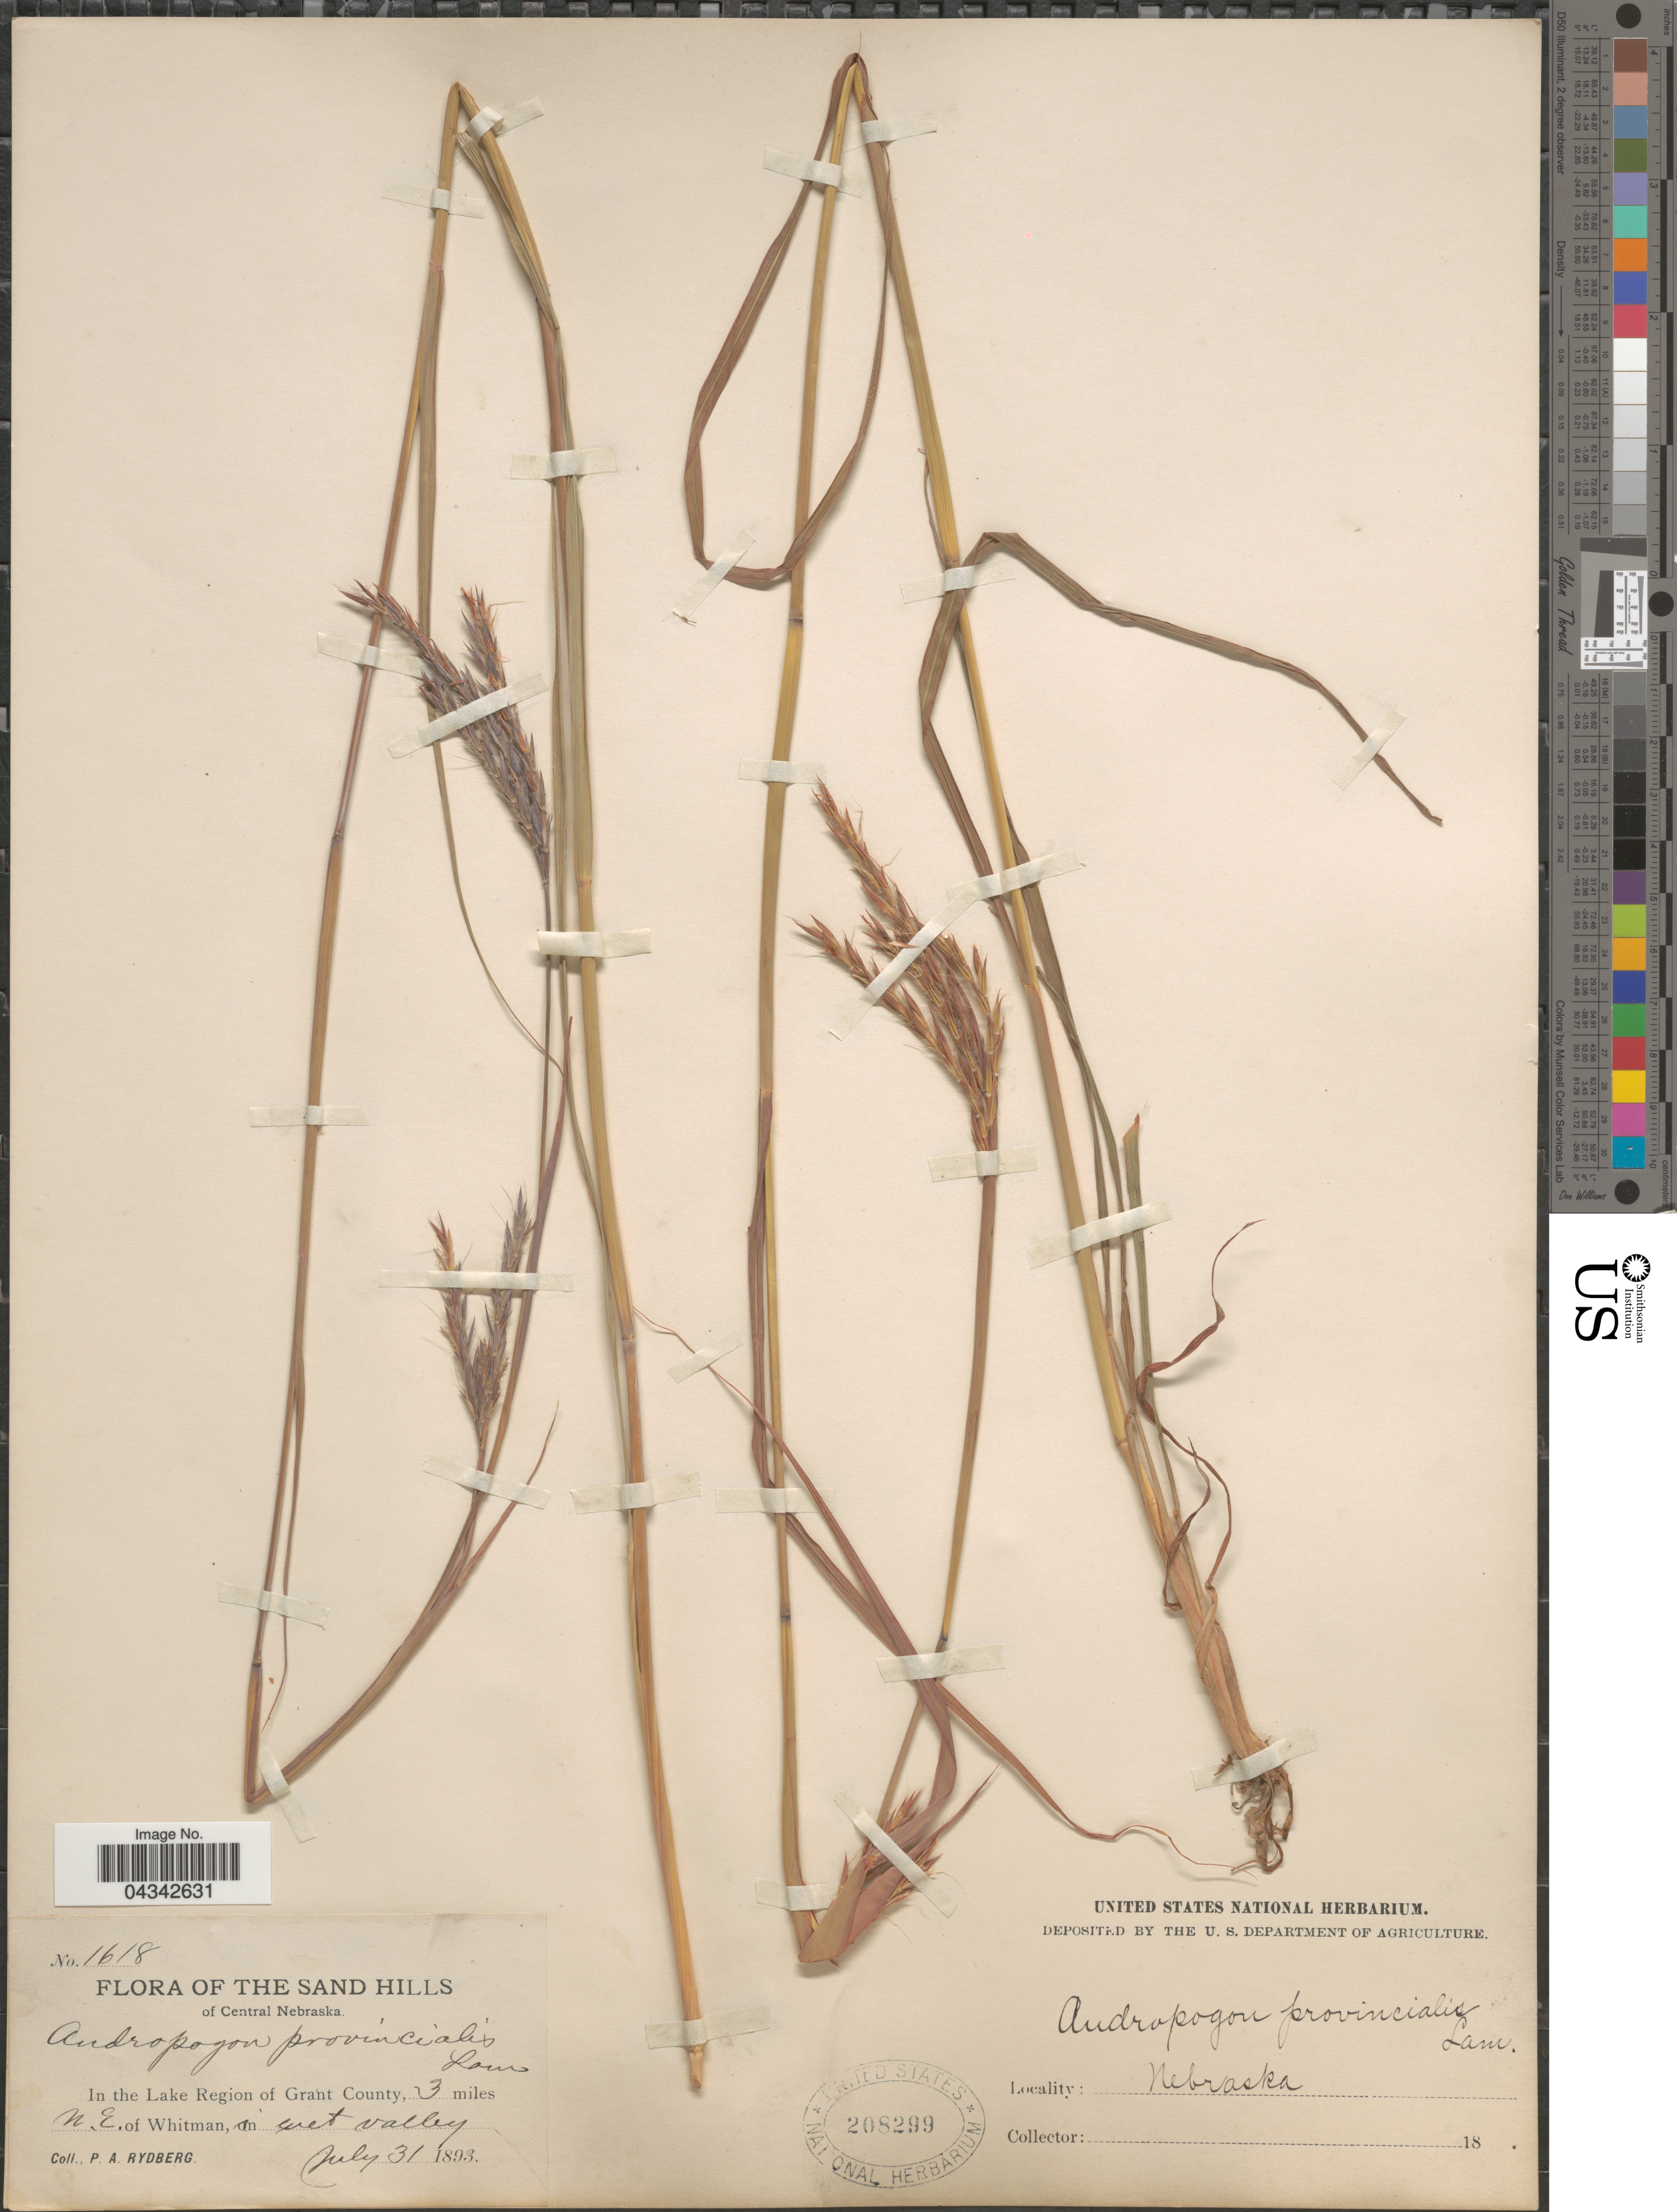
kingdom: Plantae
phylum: Tracheophyta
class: Liliopsida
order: Poales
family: Poaceae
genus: Andropogon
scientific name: Andropogon gerardii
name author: Vitman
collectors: P. A. Rydberg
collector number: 1618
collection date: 1893-07-31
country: United States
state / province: Nebraska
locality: The Sand Hills of Central Nebraska. In the Lake Region of Grant County, 3 miles N.E. of Whitman.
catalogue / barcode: US 208299